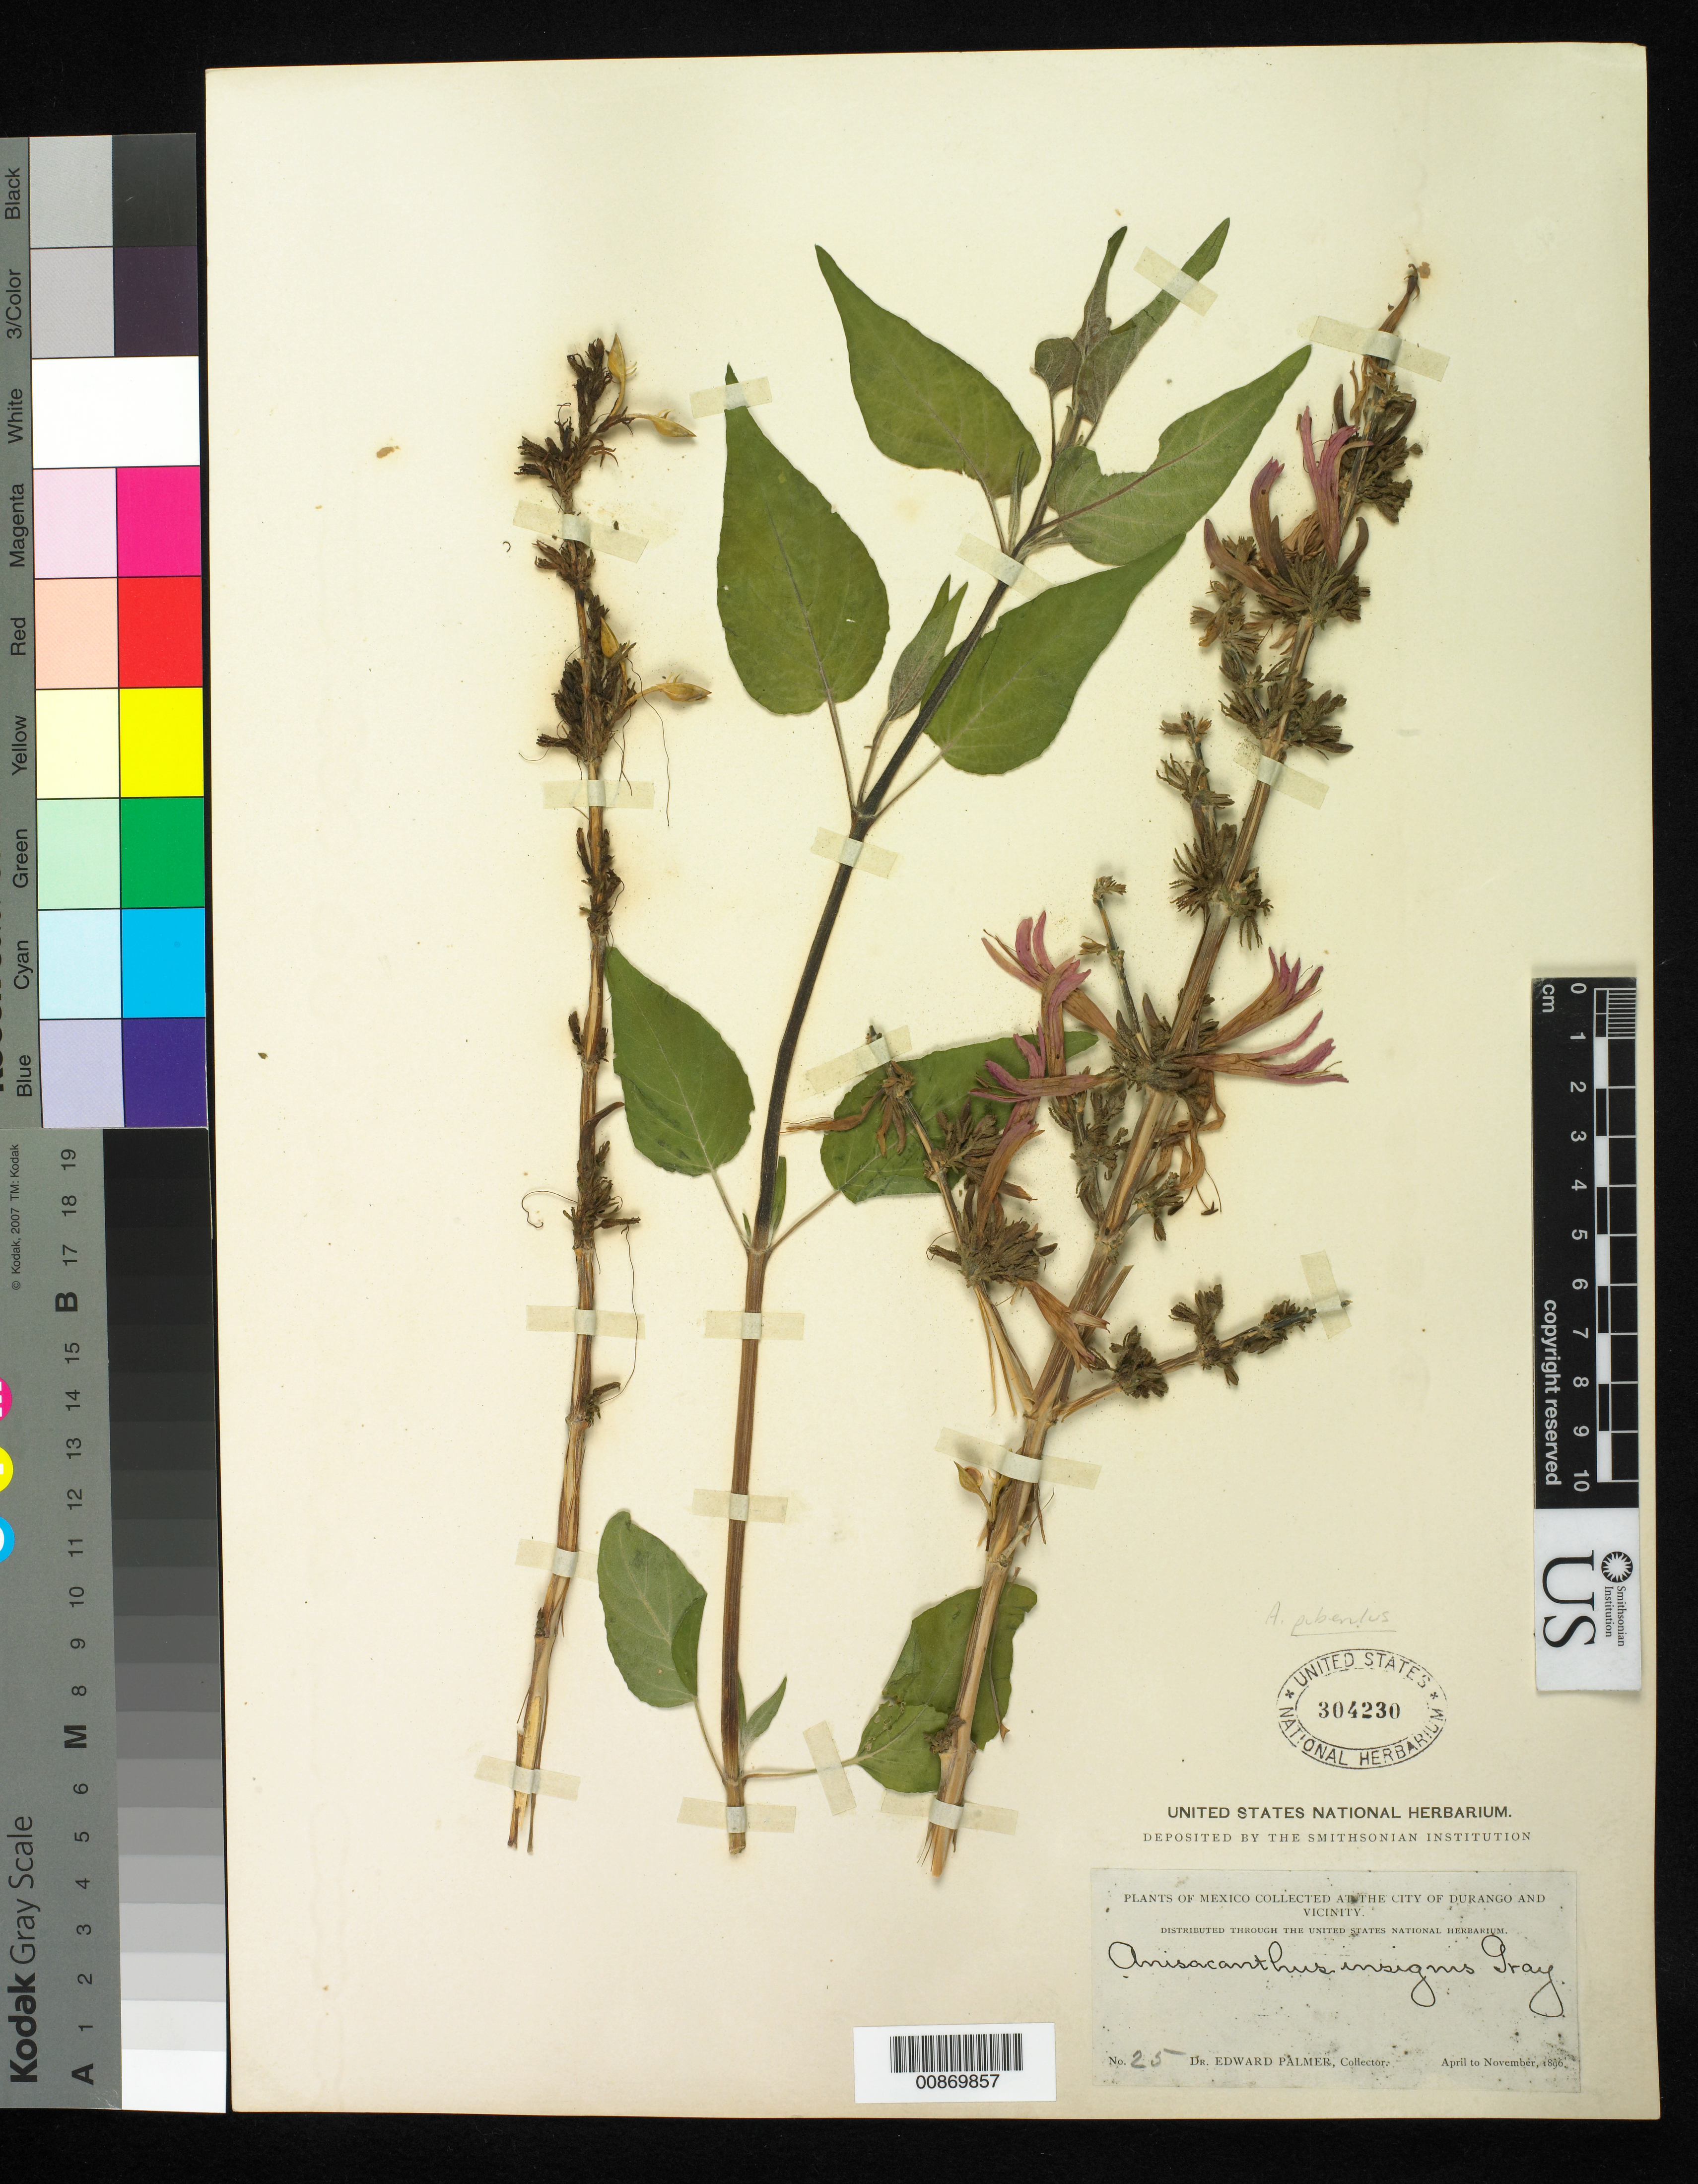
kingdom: Plantae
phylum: Tracheophyta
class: Magnoliopsida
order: Lamiales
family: Acanthaceae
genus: Anisacanthus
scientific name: Anisacanthus puberulus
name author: (Torr.) Henrickson & E.J. Lott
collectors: E. Palmer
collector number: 25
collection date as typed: Apr 1896 to -- Nov 1896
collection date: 1896-04/1896-11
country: Mexico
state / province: Durango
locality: City of Durango and vicinity.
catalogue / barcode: US 304230